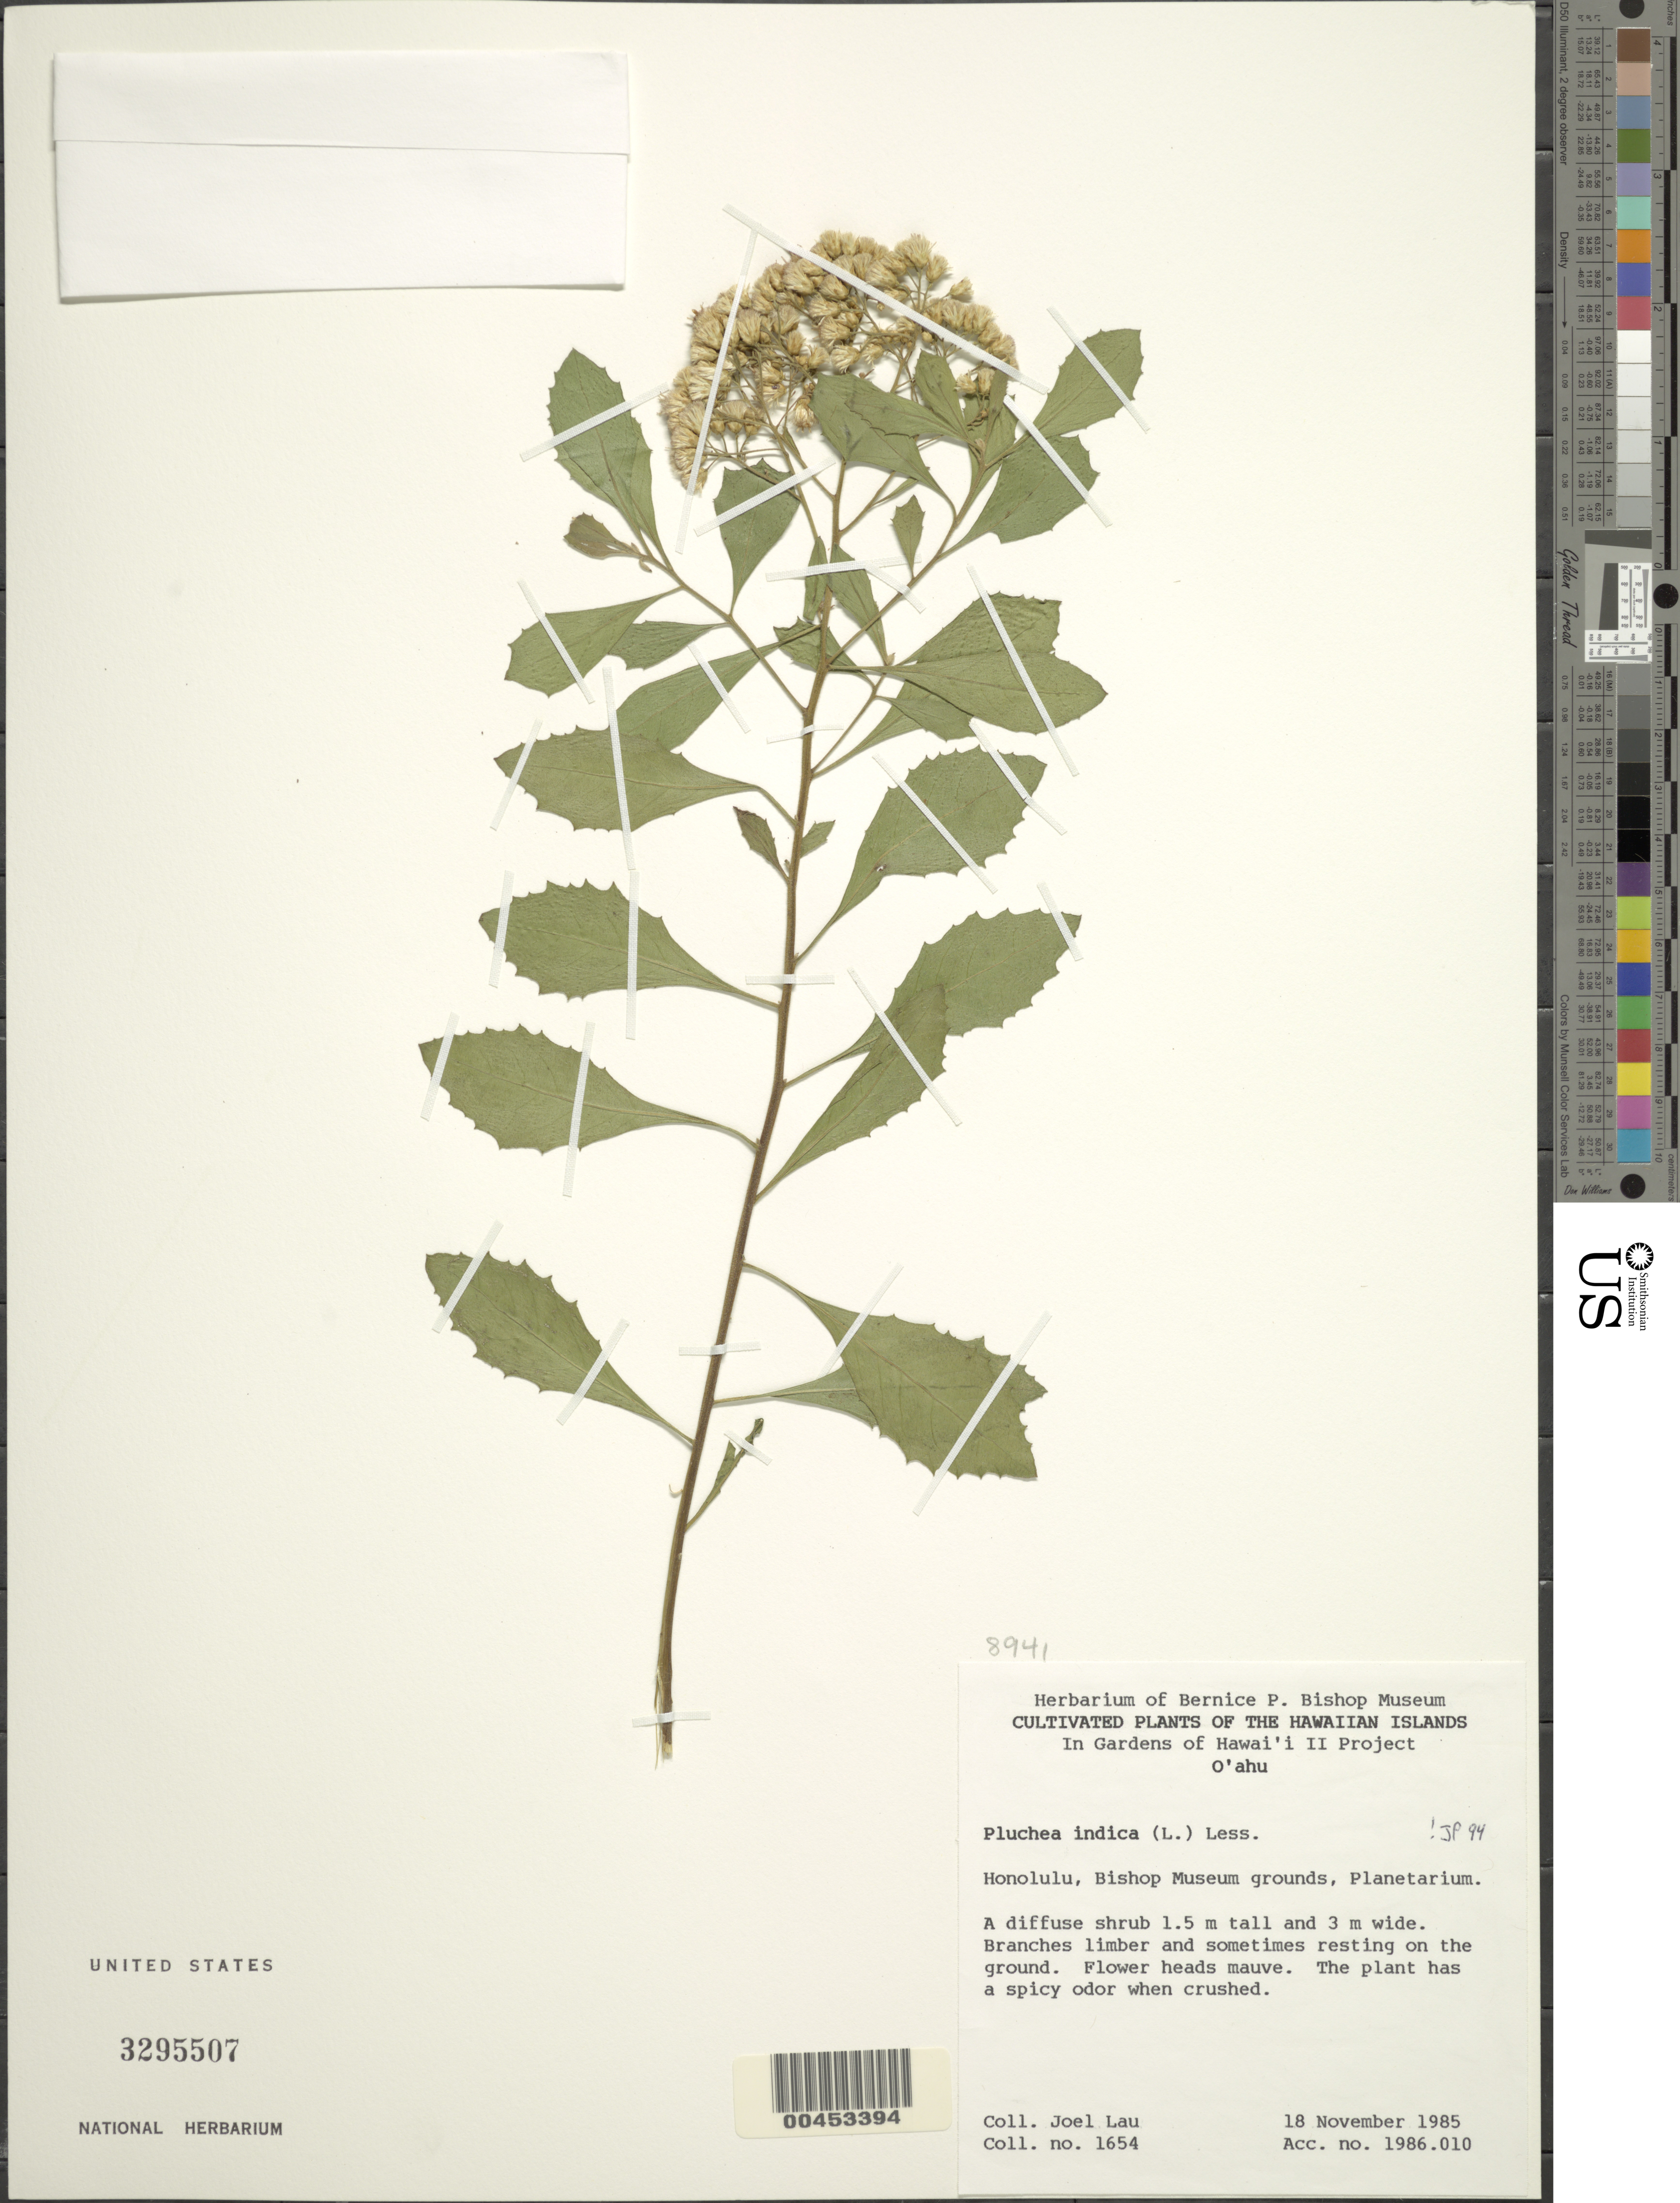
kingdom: Plantae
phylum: Tracheophyta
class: Magnoliopsida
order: Asterales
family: Asteraceae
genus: Pluchea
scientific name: Pluchea indica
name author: (L.) Less.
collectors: J. Lau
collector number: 1654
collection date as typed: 18 Nov 1985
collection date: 1985-11-18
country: United States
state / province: Hawaii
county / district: Honolulu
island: Oahu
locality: Honolulu, Bishop Museum grounds, Planetarium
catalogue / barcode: US 3295507